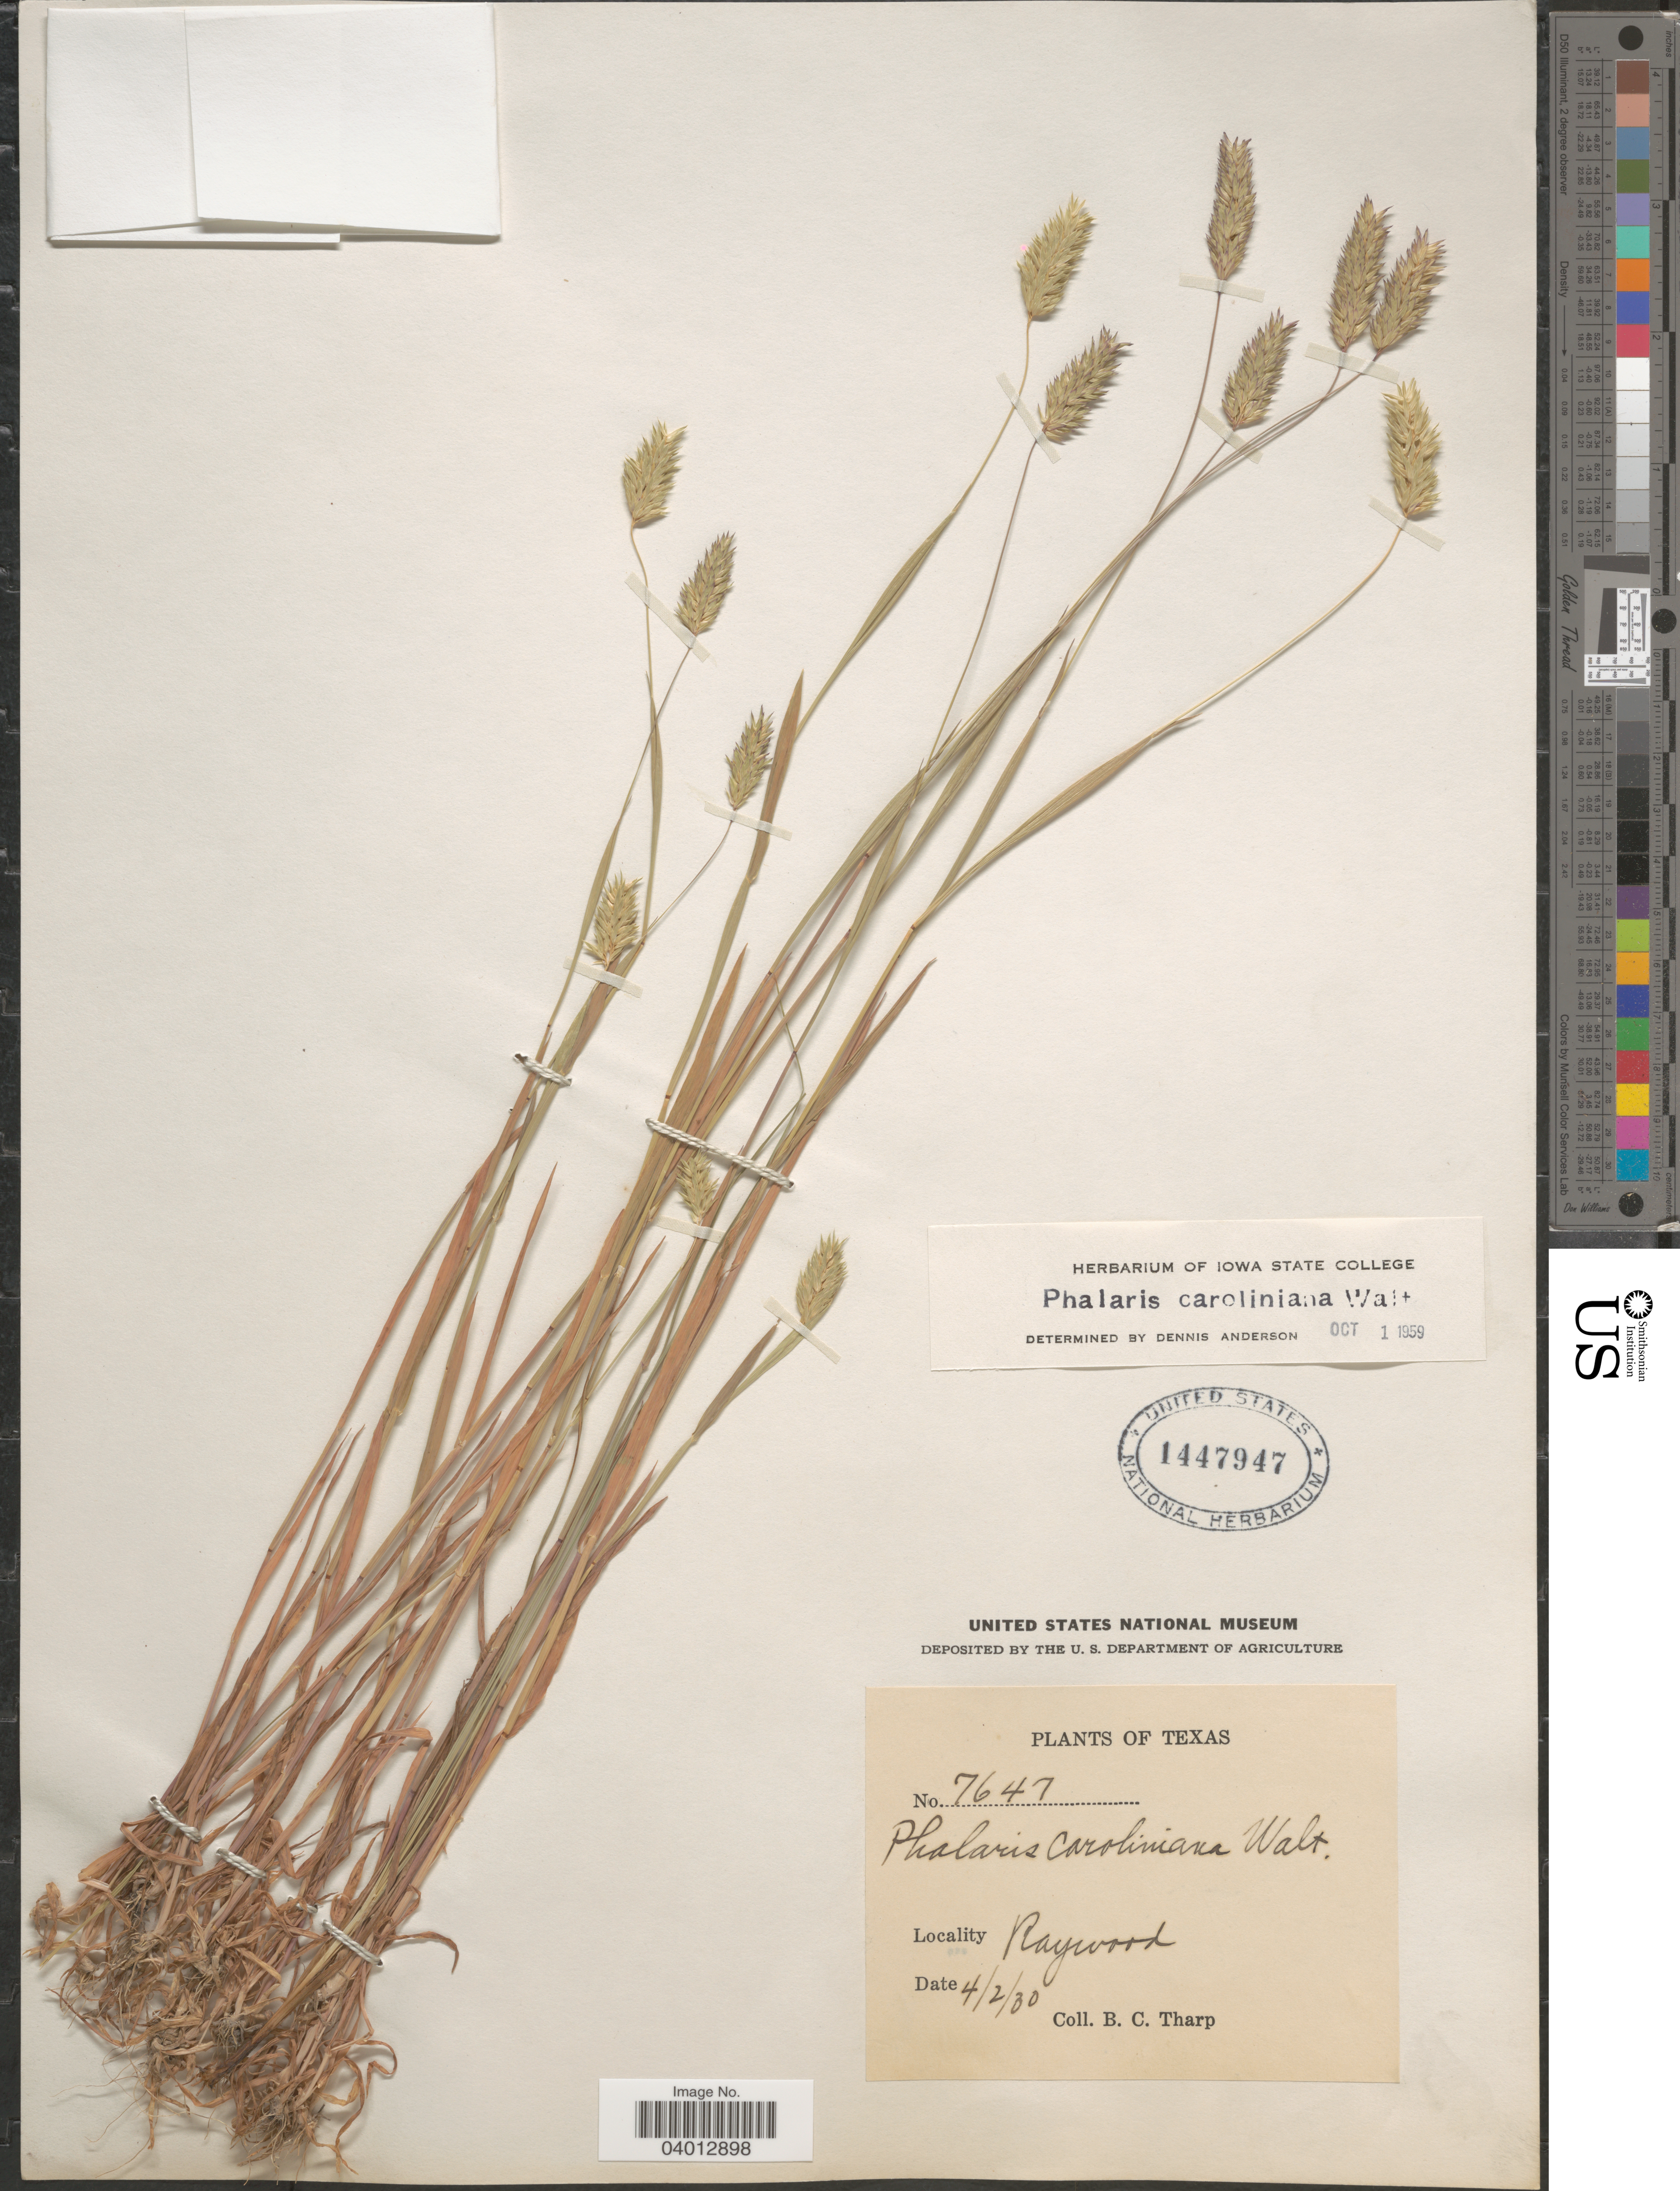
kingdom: Plantae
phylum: Tracheophyta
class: Liliopsida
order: Poales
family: Poaceae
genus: Phalaris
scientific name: Phalaris caroliniana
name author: Walter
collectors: B. C. Tharp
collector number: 7647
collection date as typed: Transcribed d/m/y: 2/4/30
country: United States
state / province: Texas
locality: Raywood.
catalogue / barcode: US 1447947